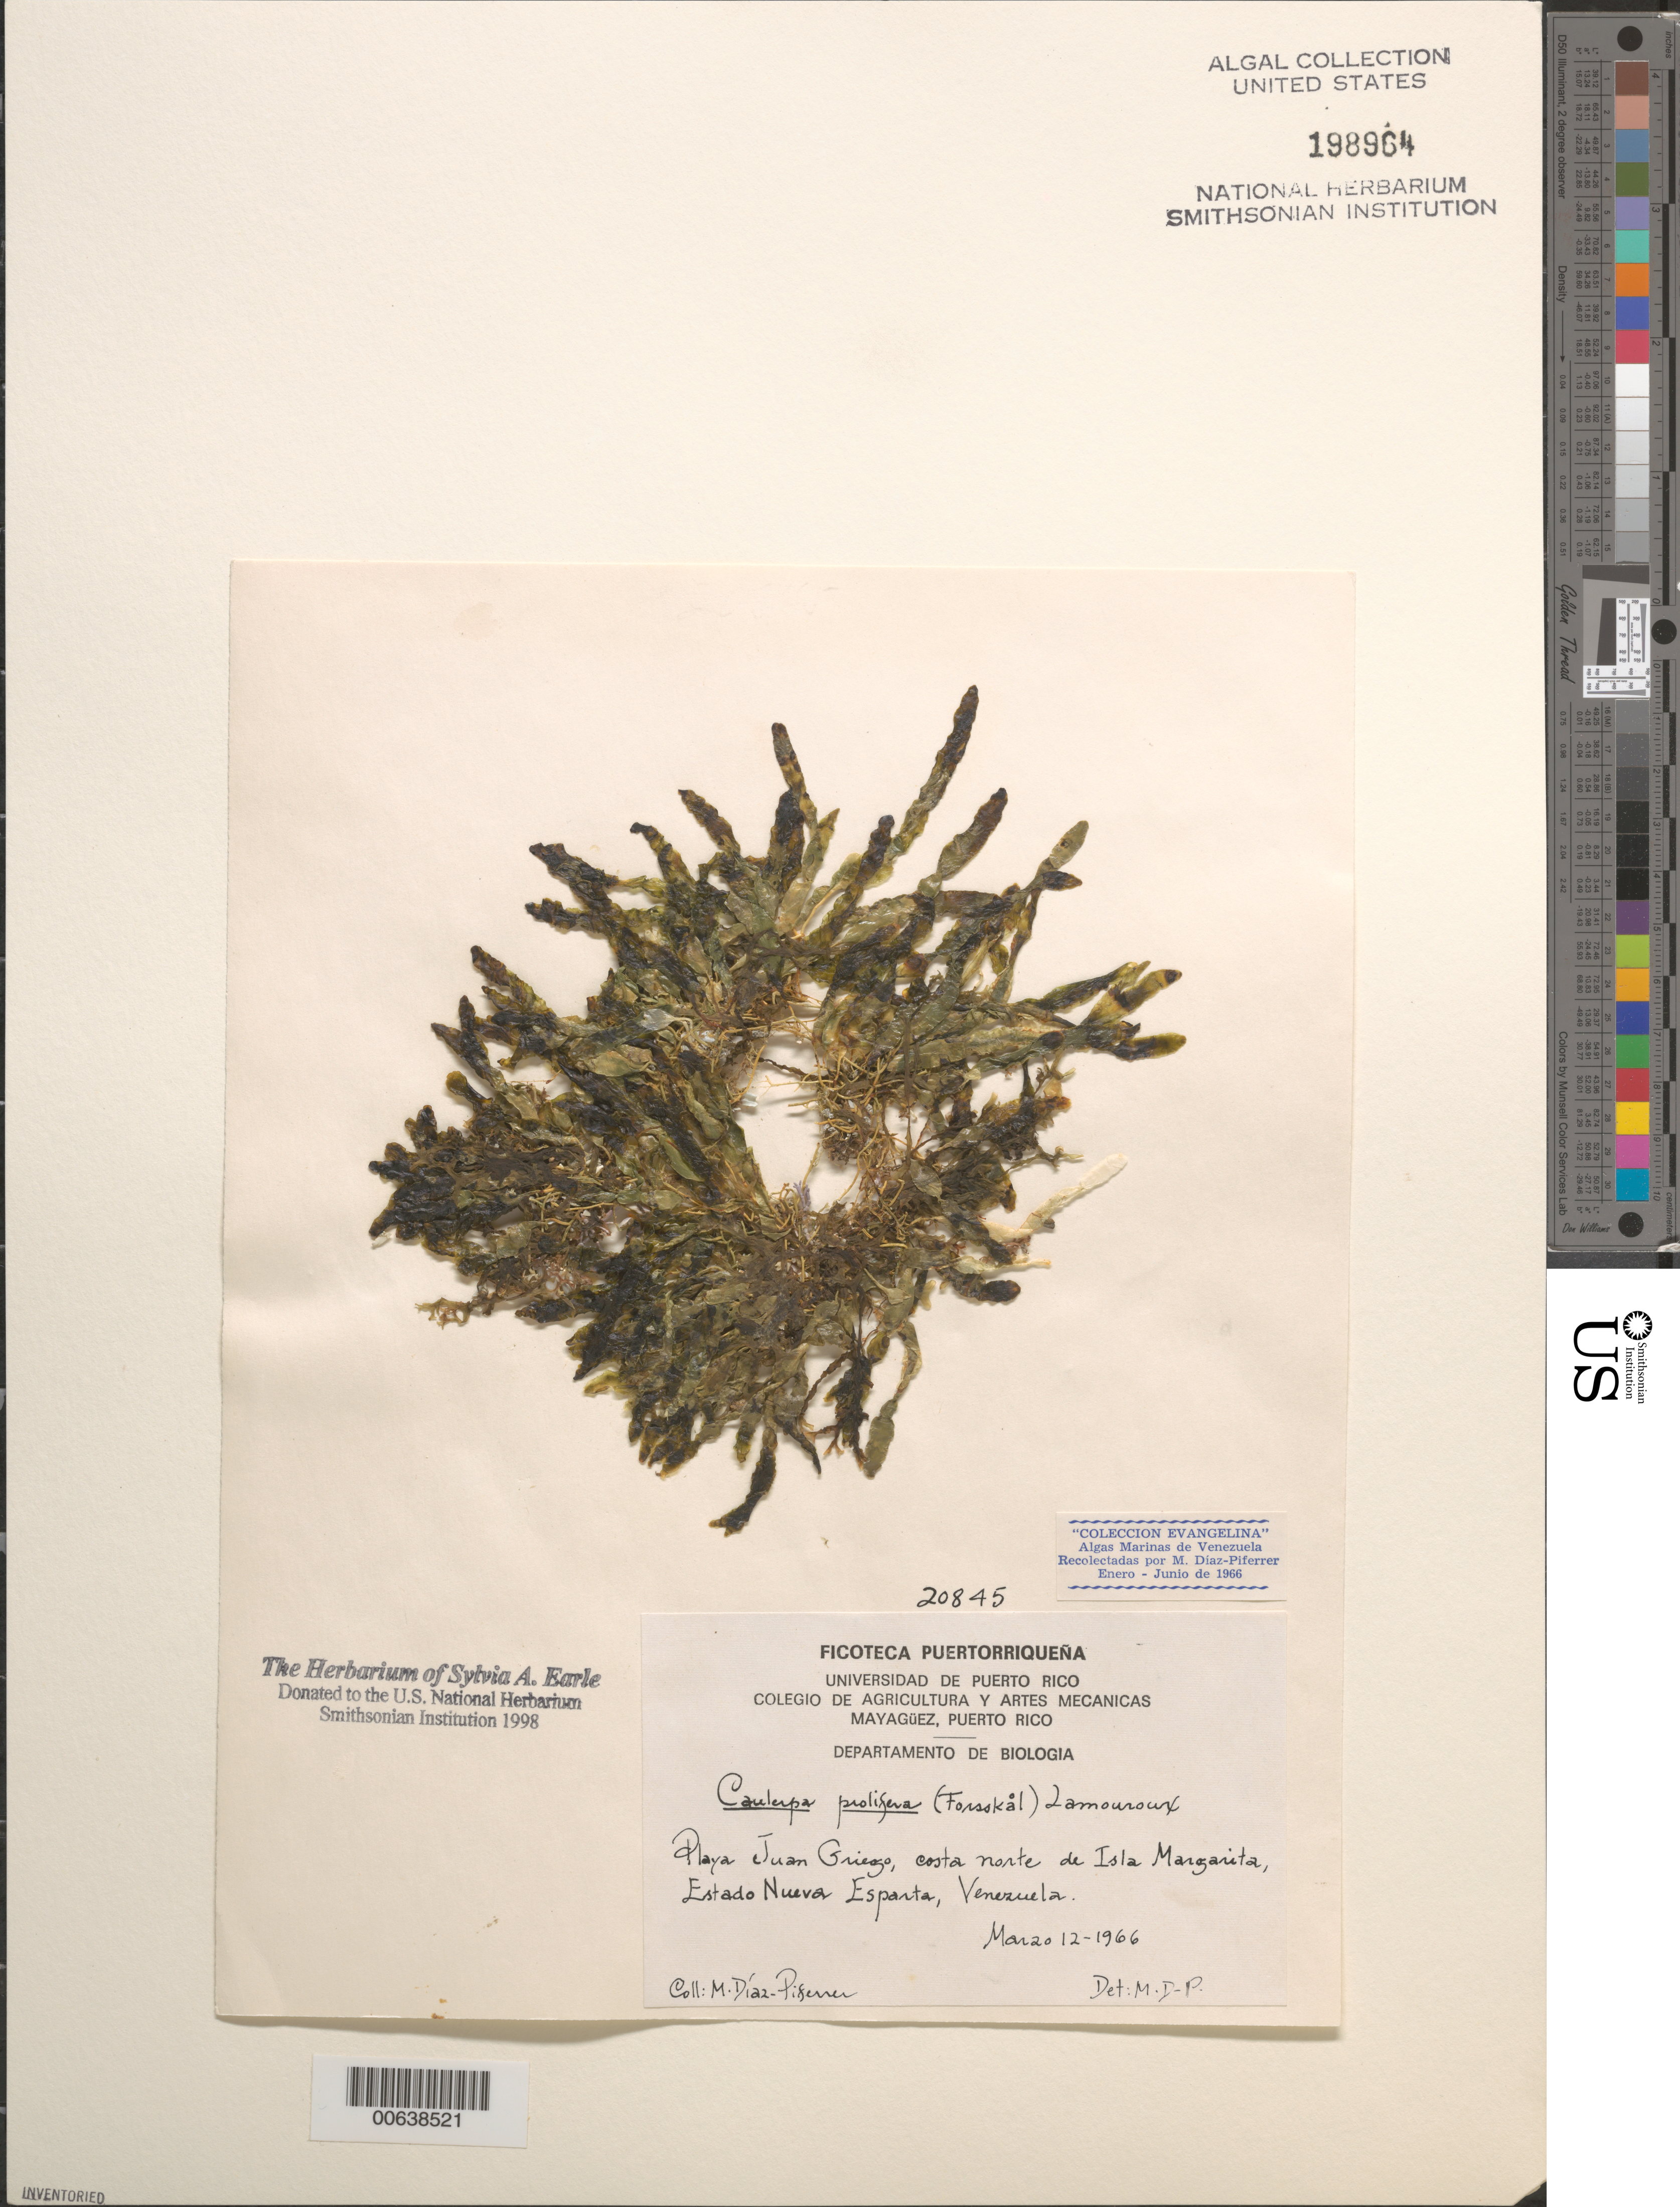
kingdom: Plantae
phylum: Chlorophyta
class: Ulvophyceae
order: Bryopsidales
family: Caulerpaceae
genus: Caulerpa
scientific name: Caulerpa prolifera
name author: (Forssk.) J.V.Lamouroux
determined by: Diaz-Piferrer, M.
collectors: M. Diaz-Piferrer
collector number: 20845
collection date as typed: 12 Mar 1966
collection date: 1966-03-12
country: Venezuela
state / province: Nueva Esparta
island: Margarita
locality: Playa Juan Griego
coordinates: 11 N, 64 W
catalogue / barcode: US 198964